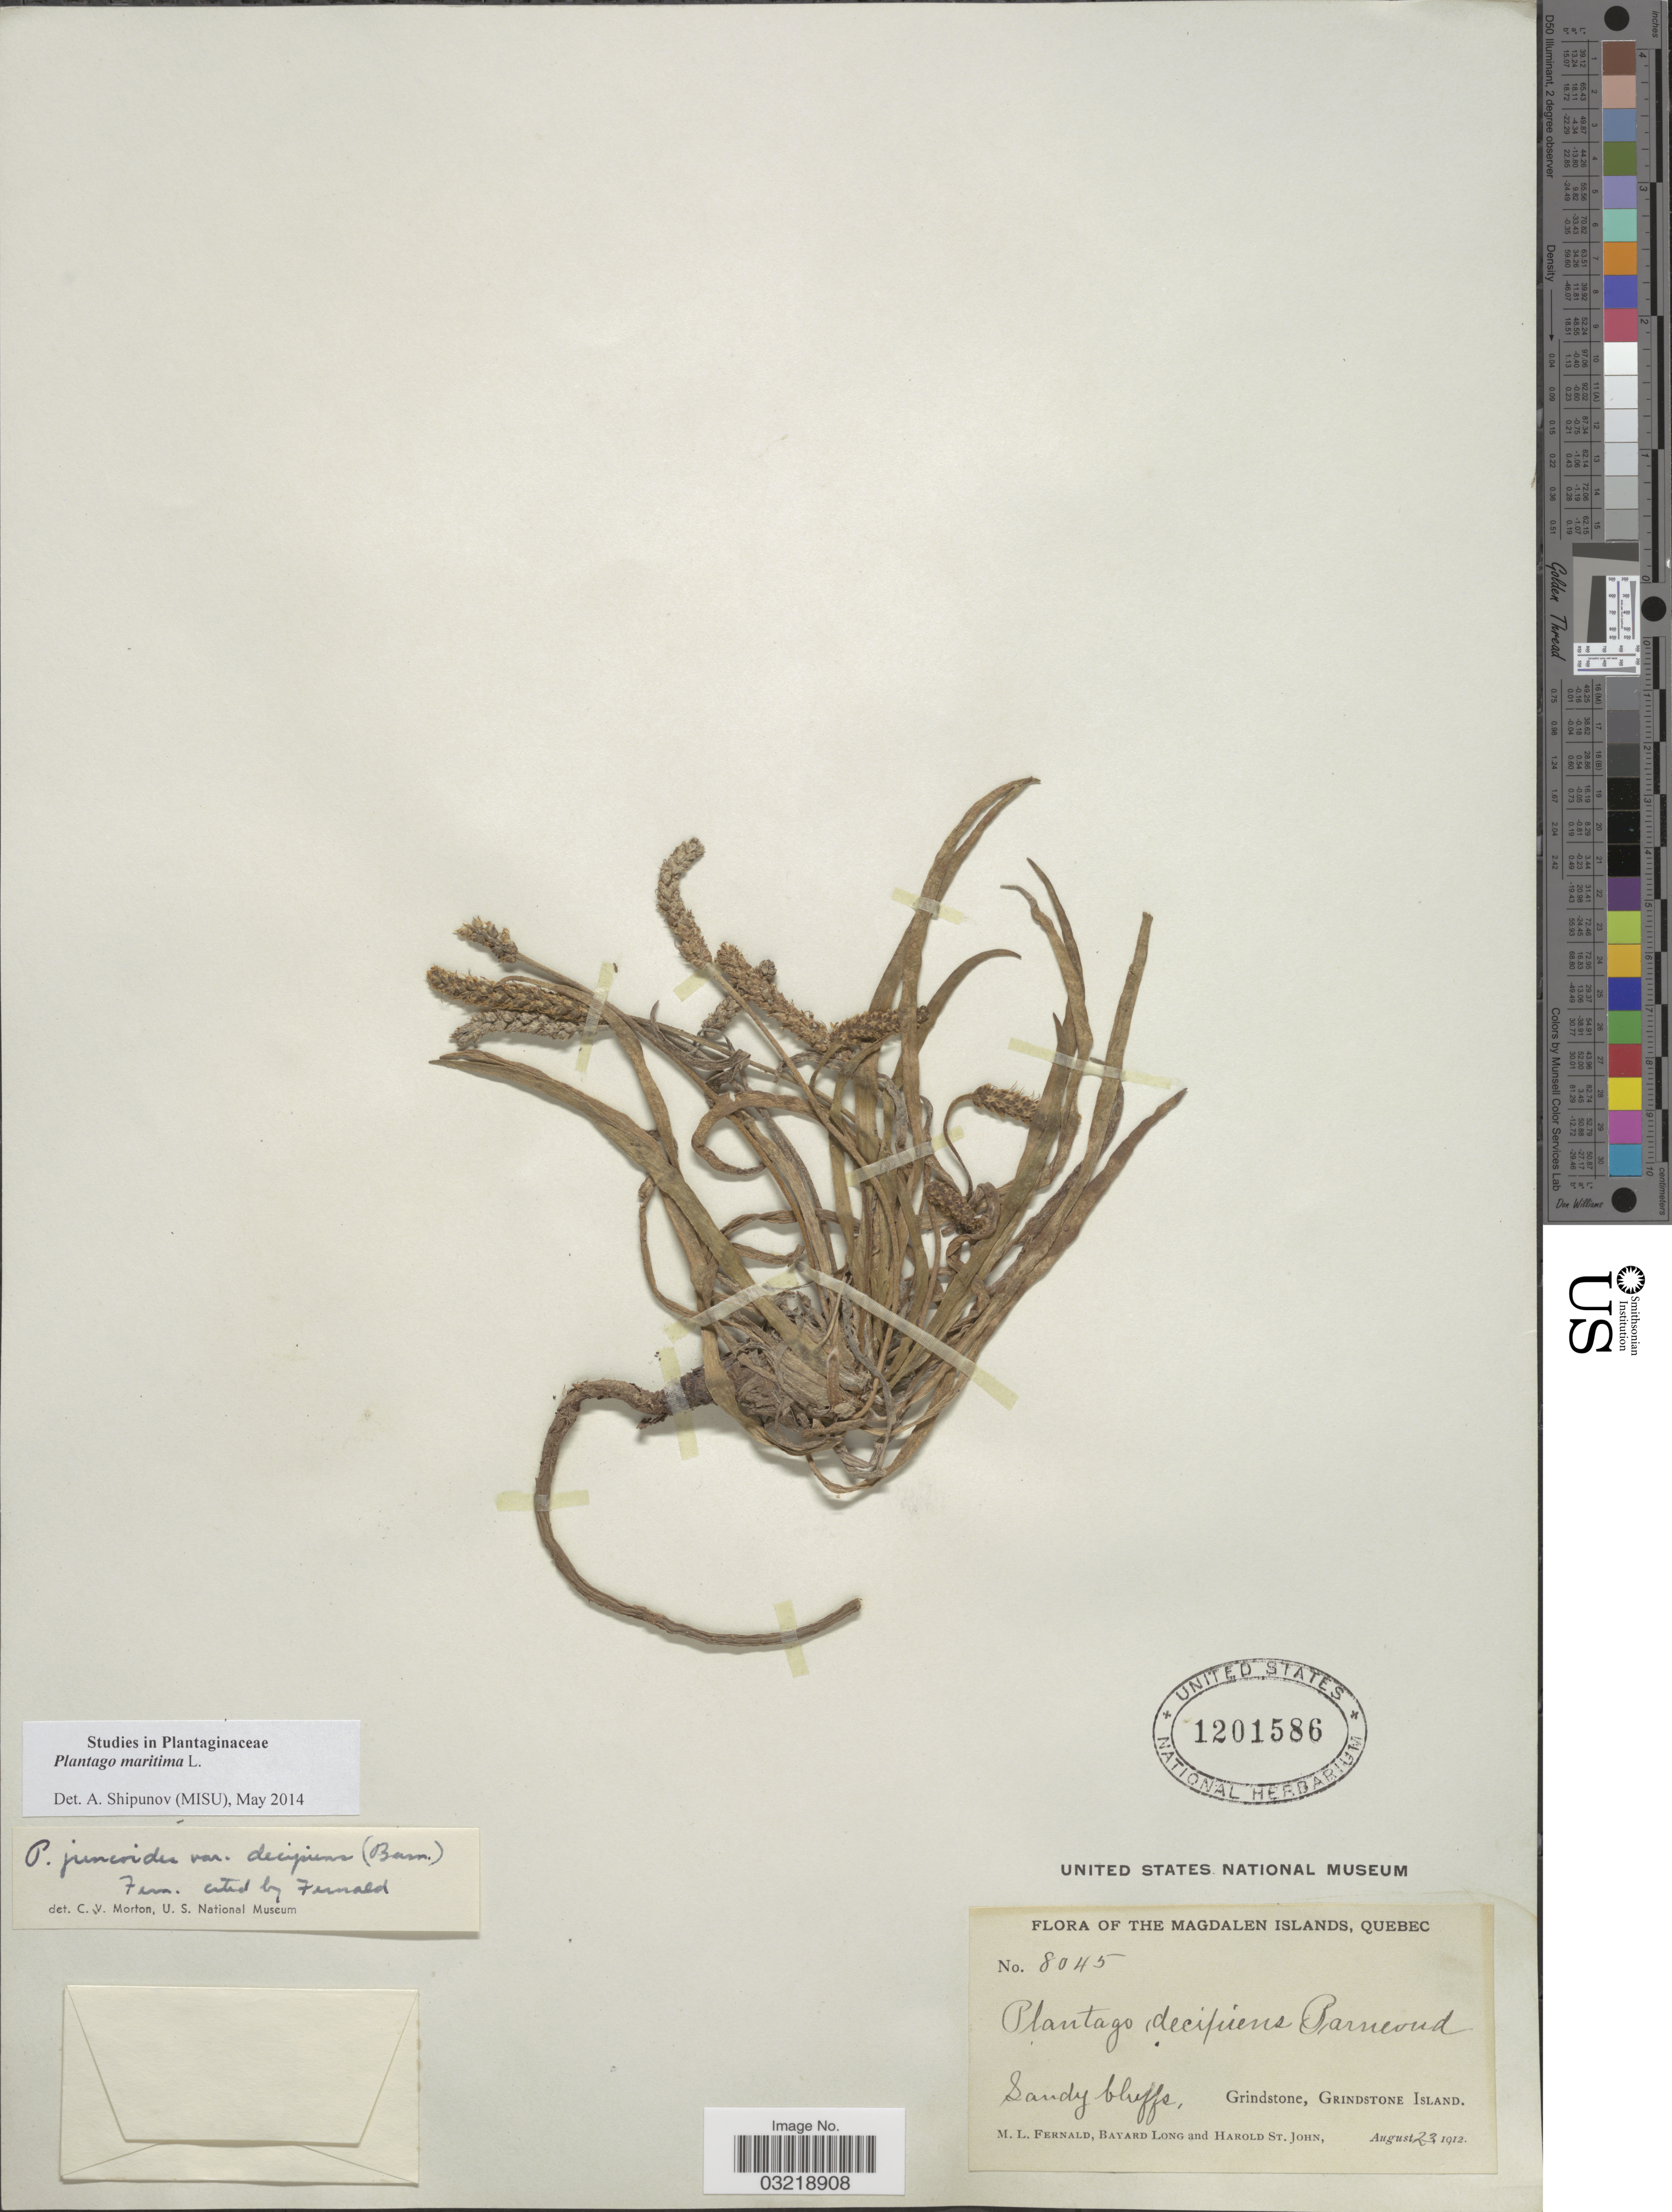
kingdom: Plantae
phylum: Tracheophyta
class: Magnoliopsida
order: Lamiales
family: Plantaginaceae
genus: Plantago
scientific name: Plantago maritima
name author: L.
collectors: M. L. Fernald, B. Long & H. St. John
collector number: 8045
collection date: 1912-08-23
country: Canada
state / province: Quebec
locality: Magdalen Island. Sandy bluffs, Grindstone, Grindstone Island.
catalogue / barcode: US 1201586